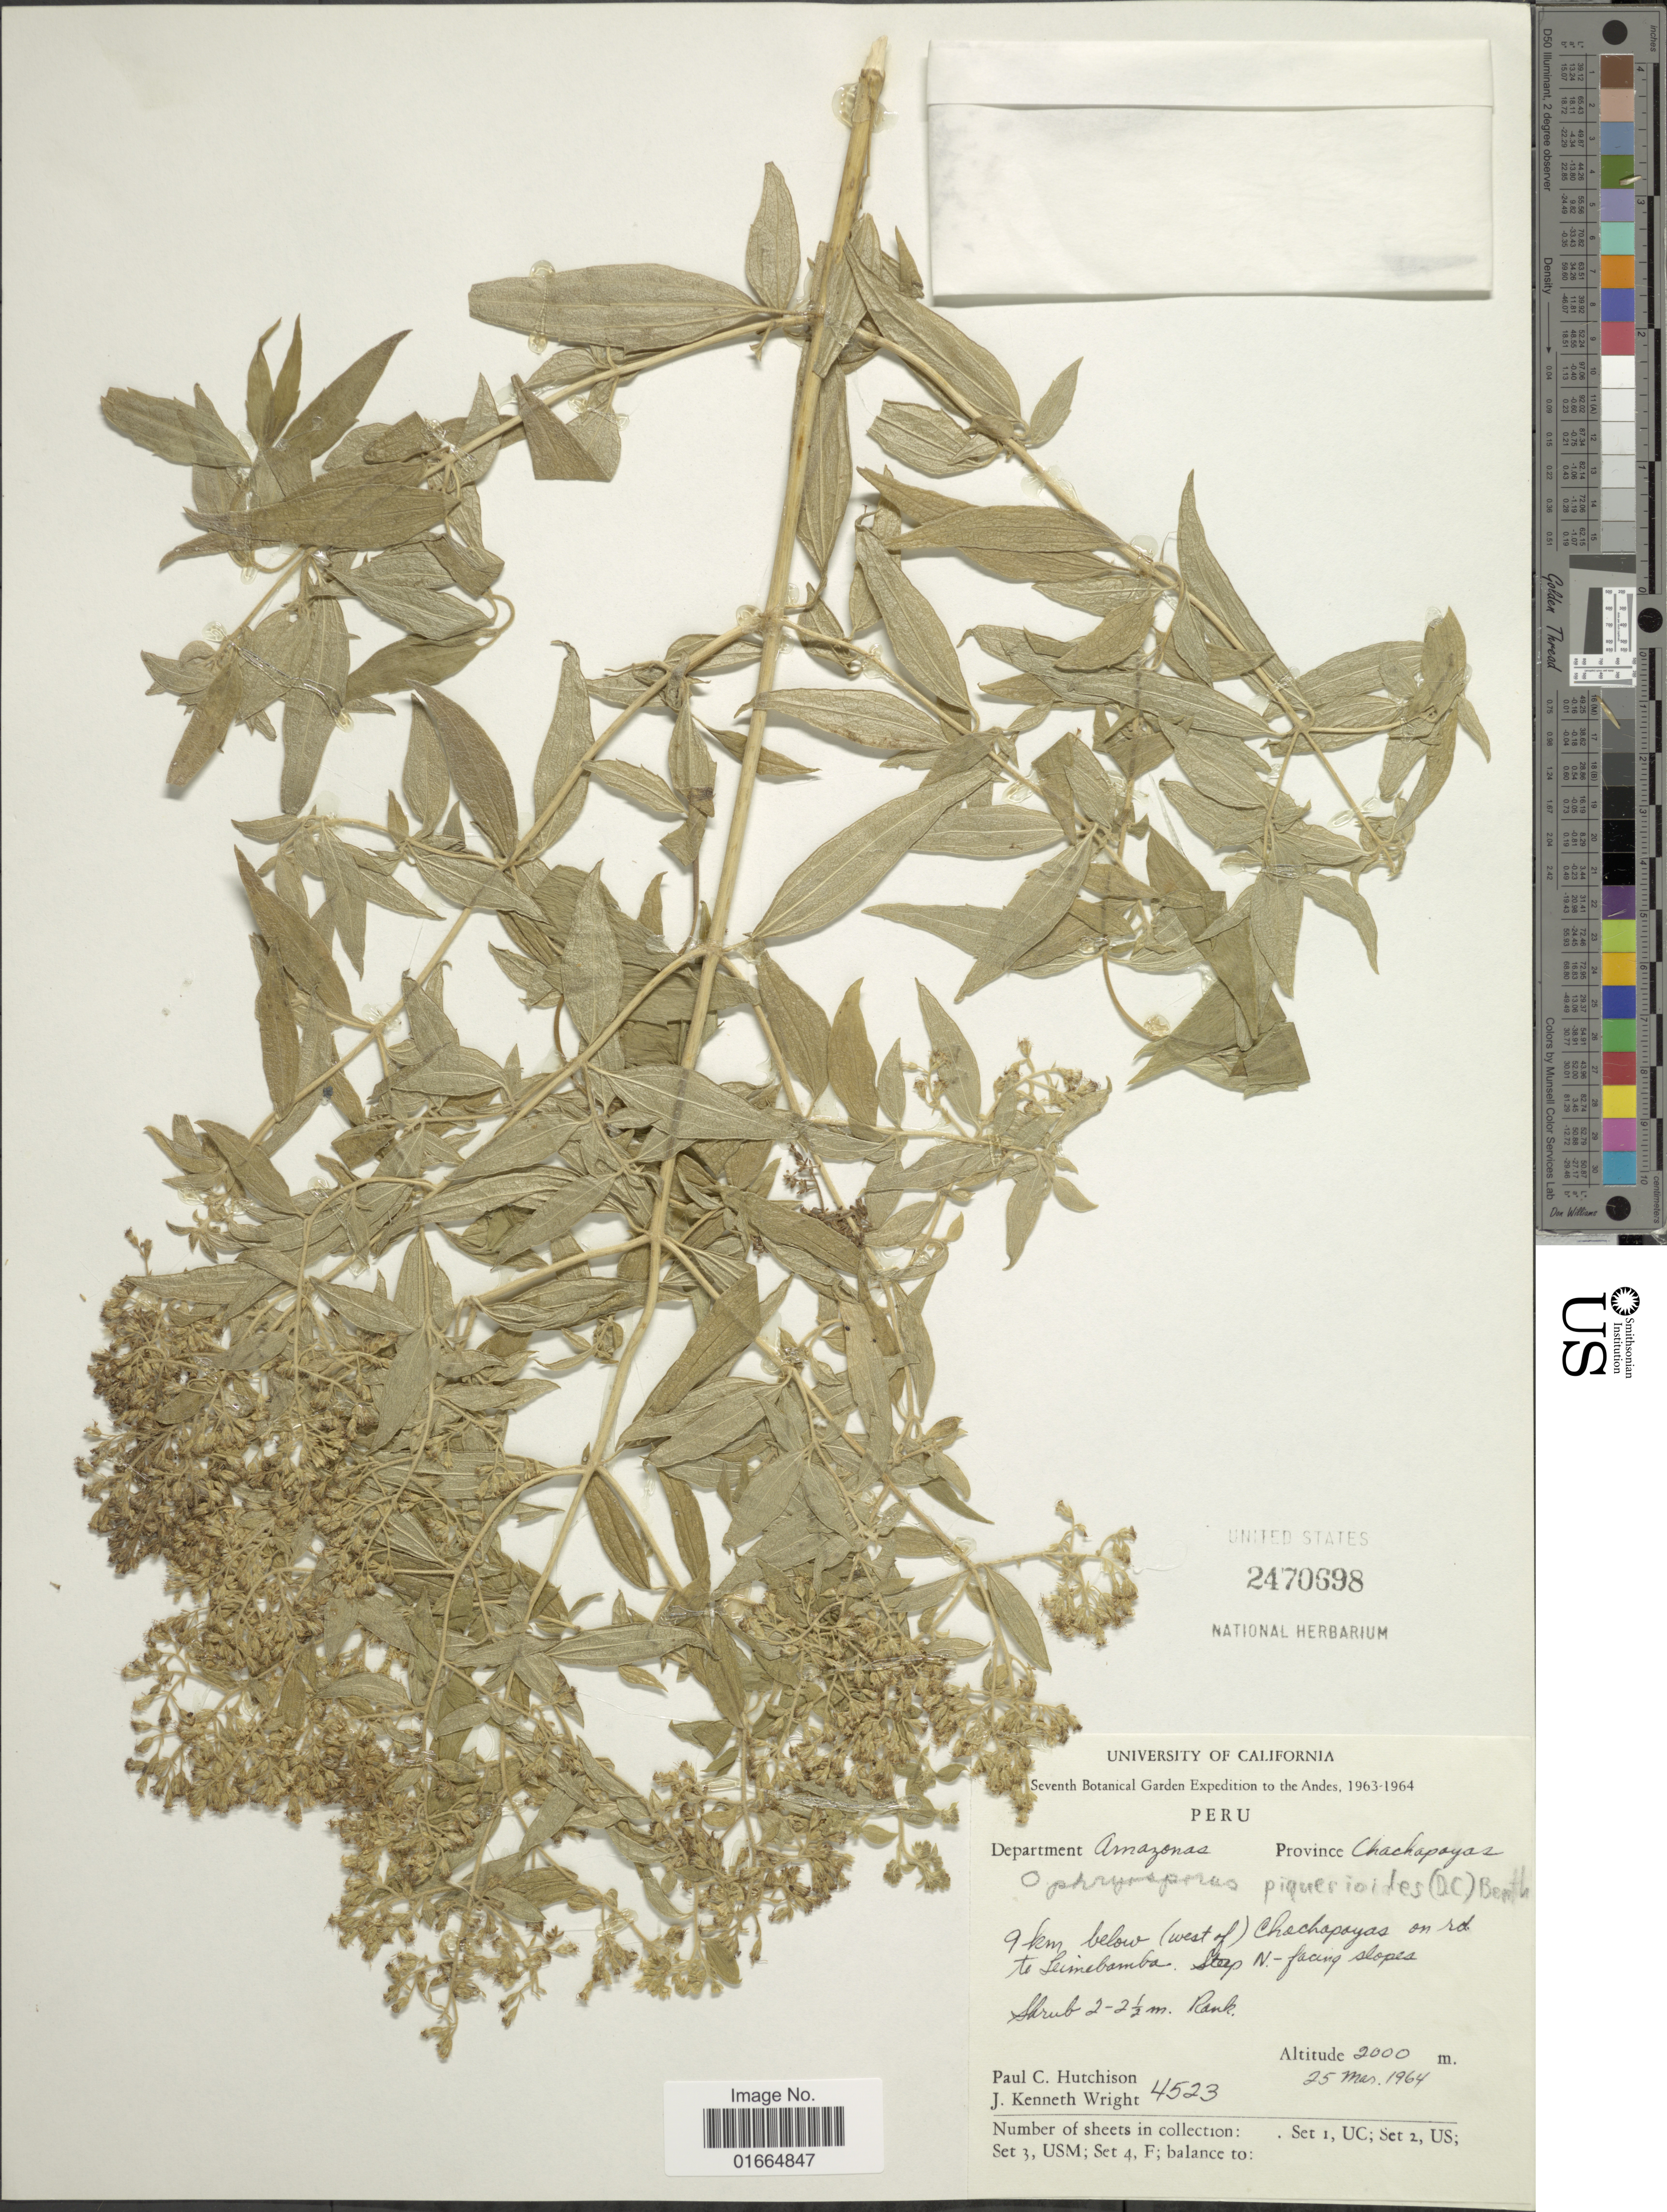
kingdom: Plantae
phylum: Tracheophyta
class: Magnoliopsida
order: Asterales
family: Asteraceae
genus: Ophryosporus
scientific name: Ophryosporus piquerioides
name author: (DC.) Benth. ex Baker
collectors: P. C. Hutchison & J. K. Wright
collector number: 4523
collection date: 1964-03-25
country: Peru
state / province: Amazonas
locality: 9 km. below (west of) Chachapoyas on rd. to Leimebamba, steep N.- facing slopes, Province Chachapoyas, Department Amazonas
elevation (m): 2000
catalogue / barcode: US 2470698